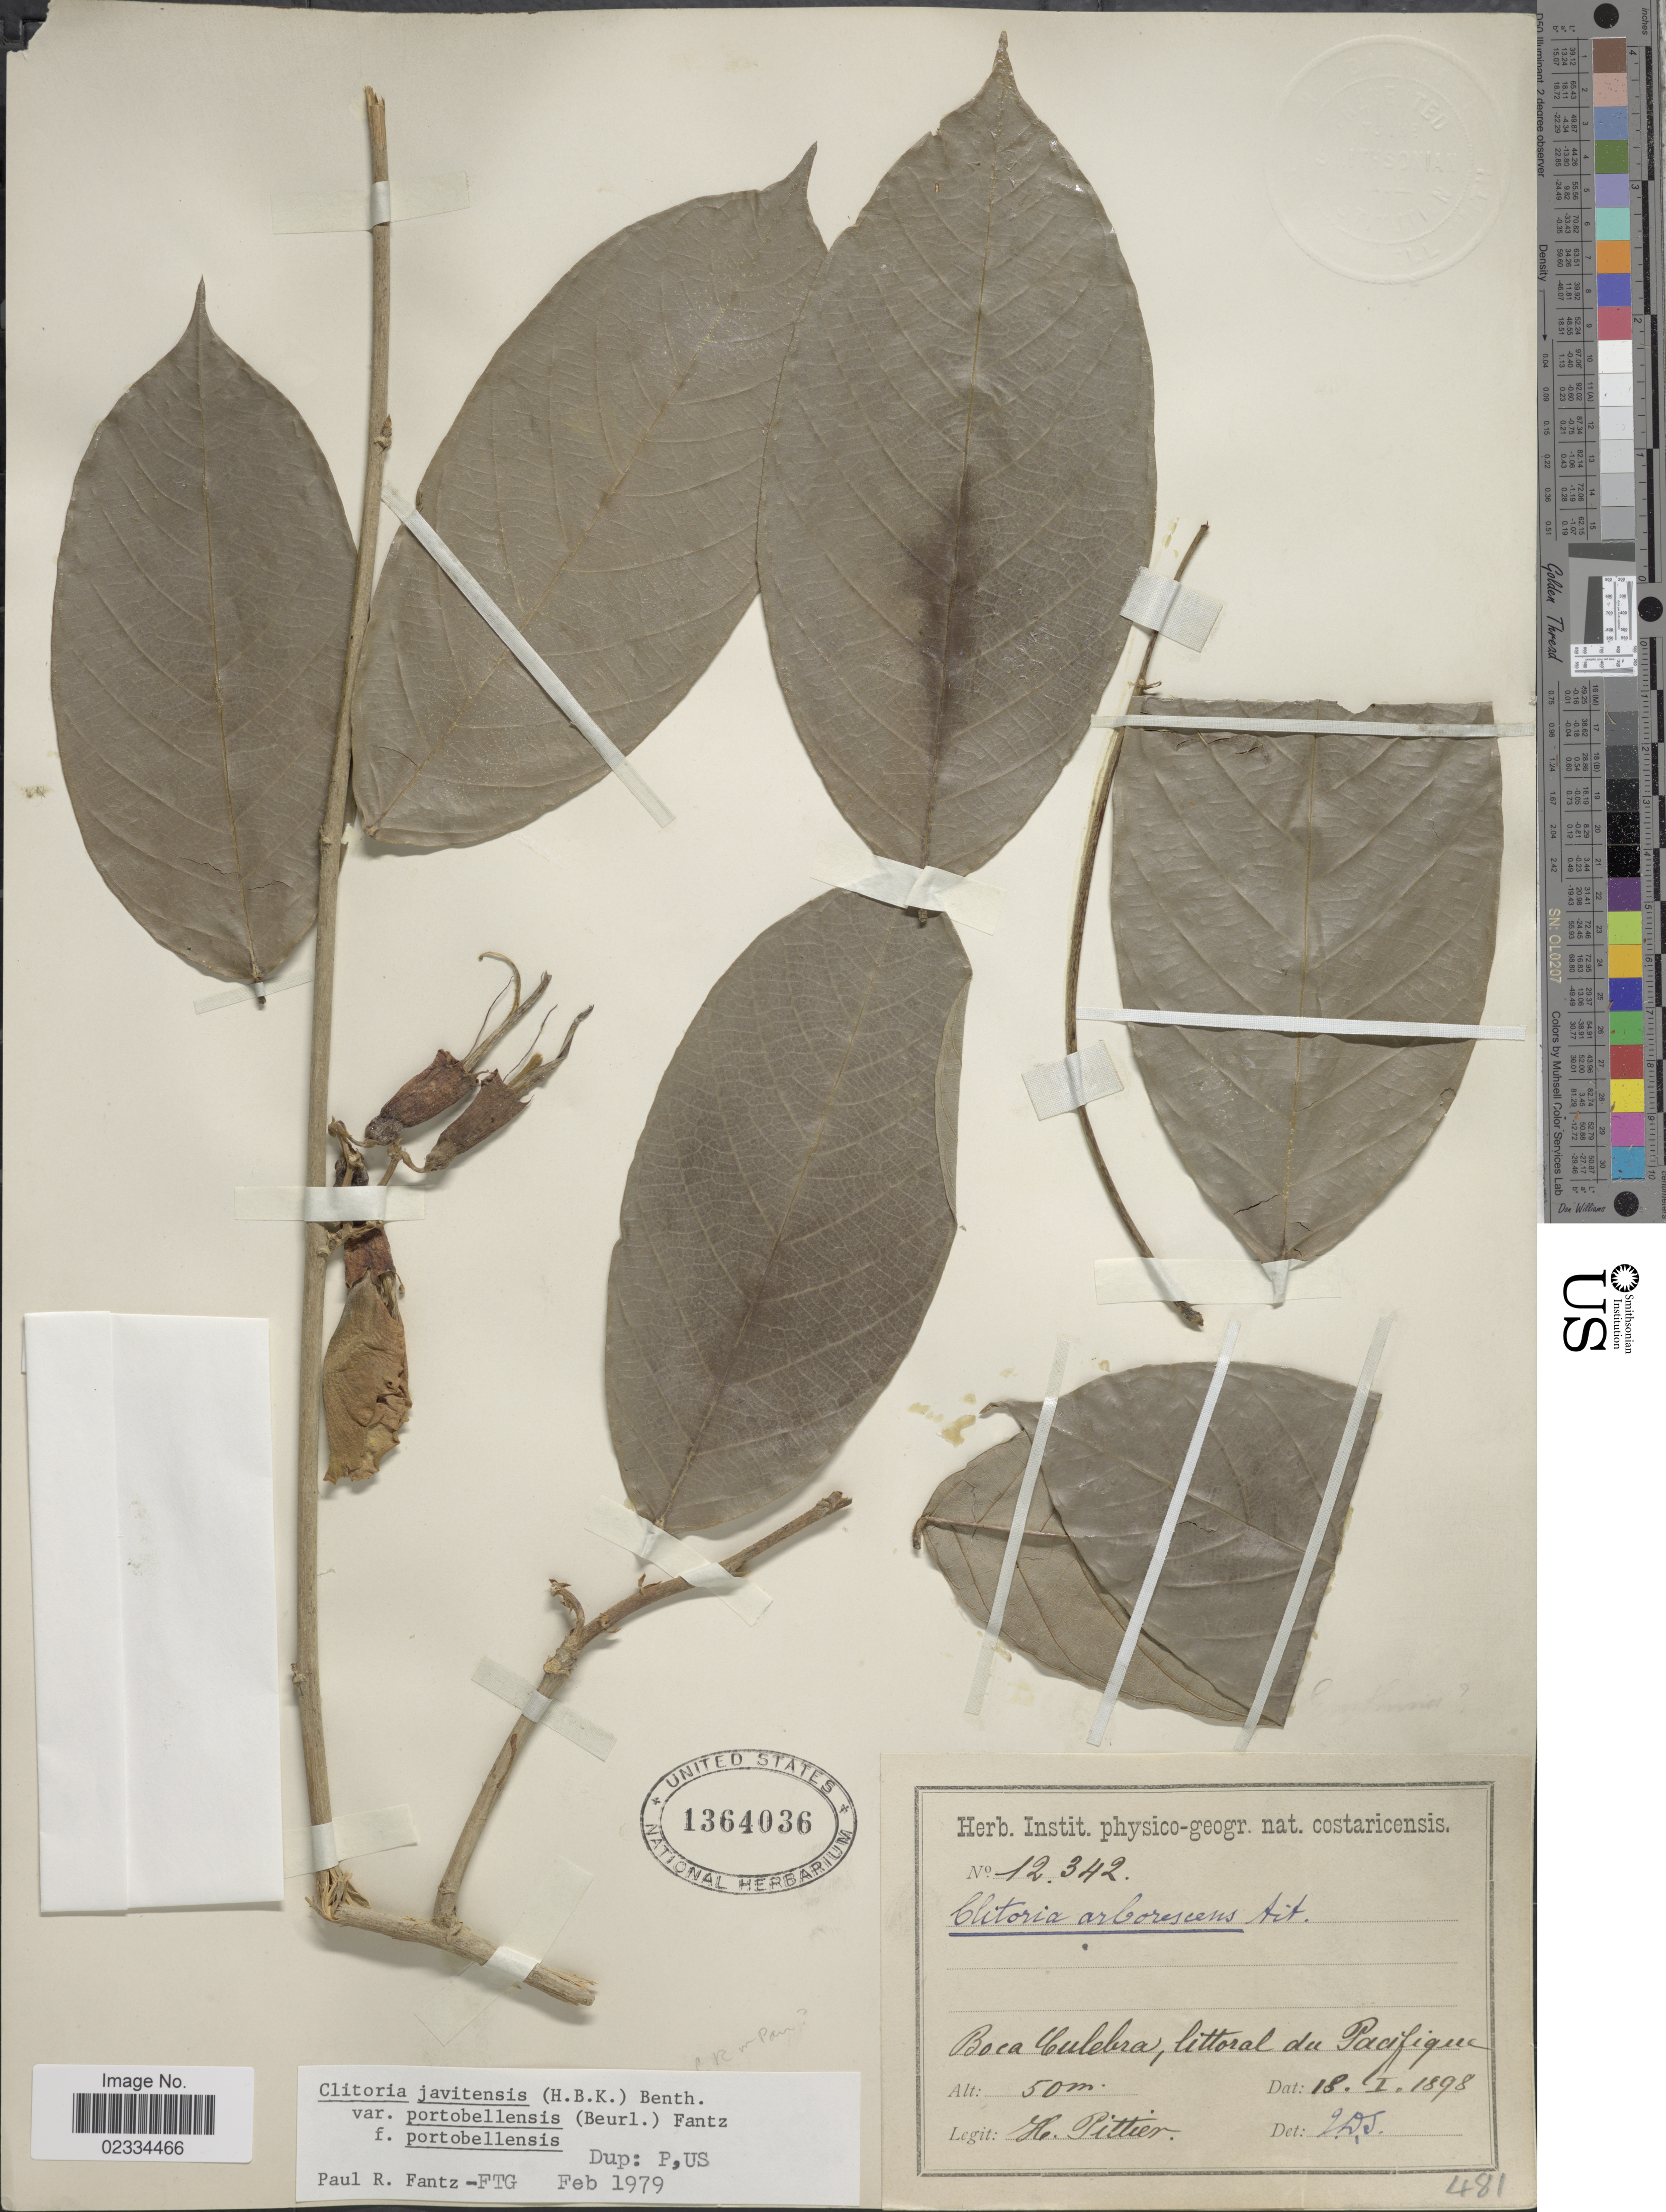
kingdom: Plantae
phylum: Tracheophyta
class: Magnoliopsida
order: Fabales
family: Fabaceae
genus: Clitoria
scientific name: Clitoria javitensis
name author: (Kunth) Benth.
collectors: H. F. Pittier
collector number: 12342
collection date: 1898-01-18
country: Costa Rica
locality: Boca Culebra, littoral du Pacifique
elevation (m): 50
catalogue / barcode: US 1364036